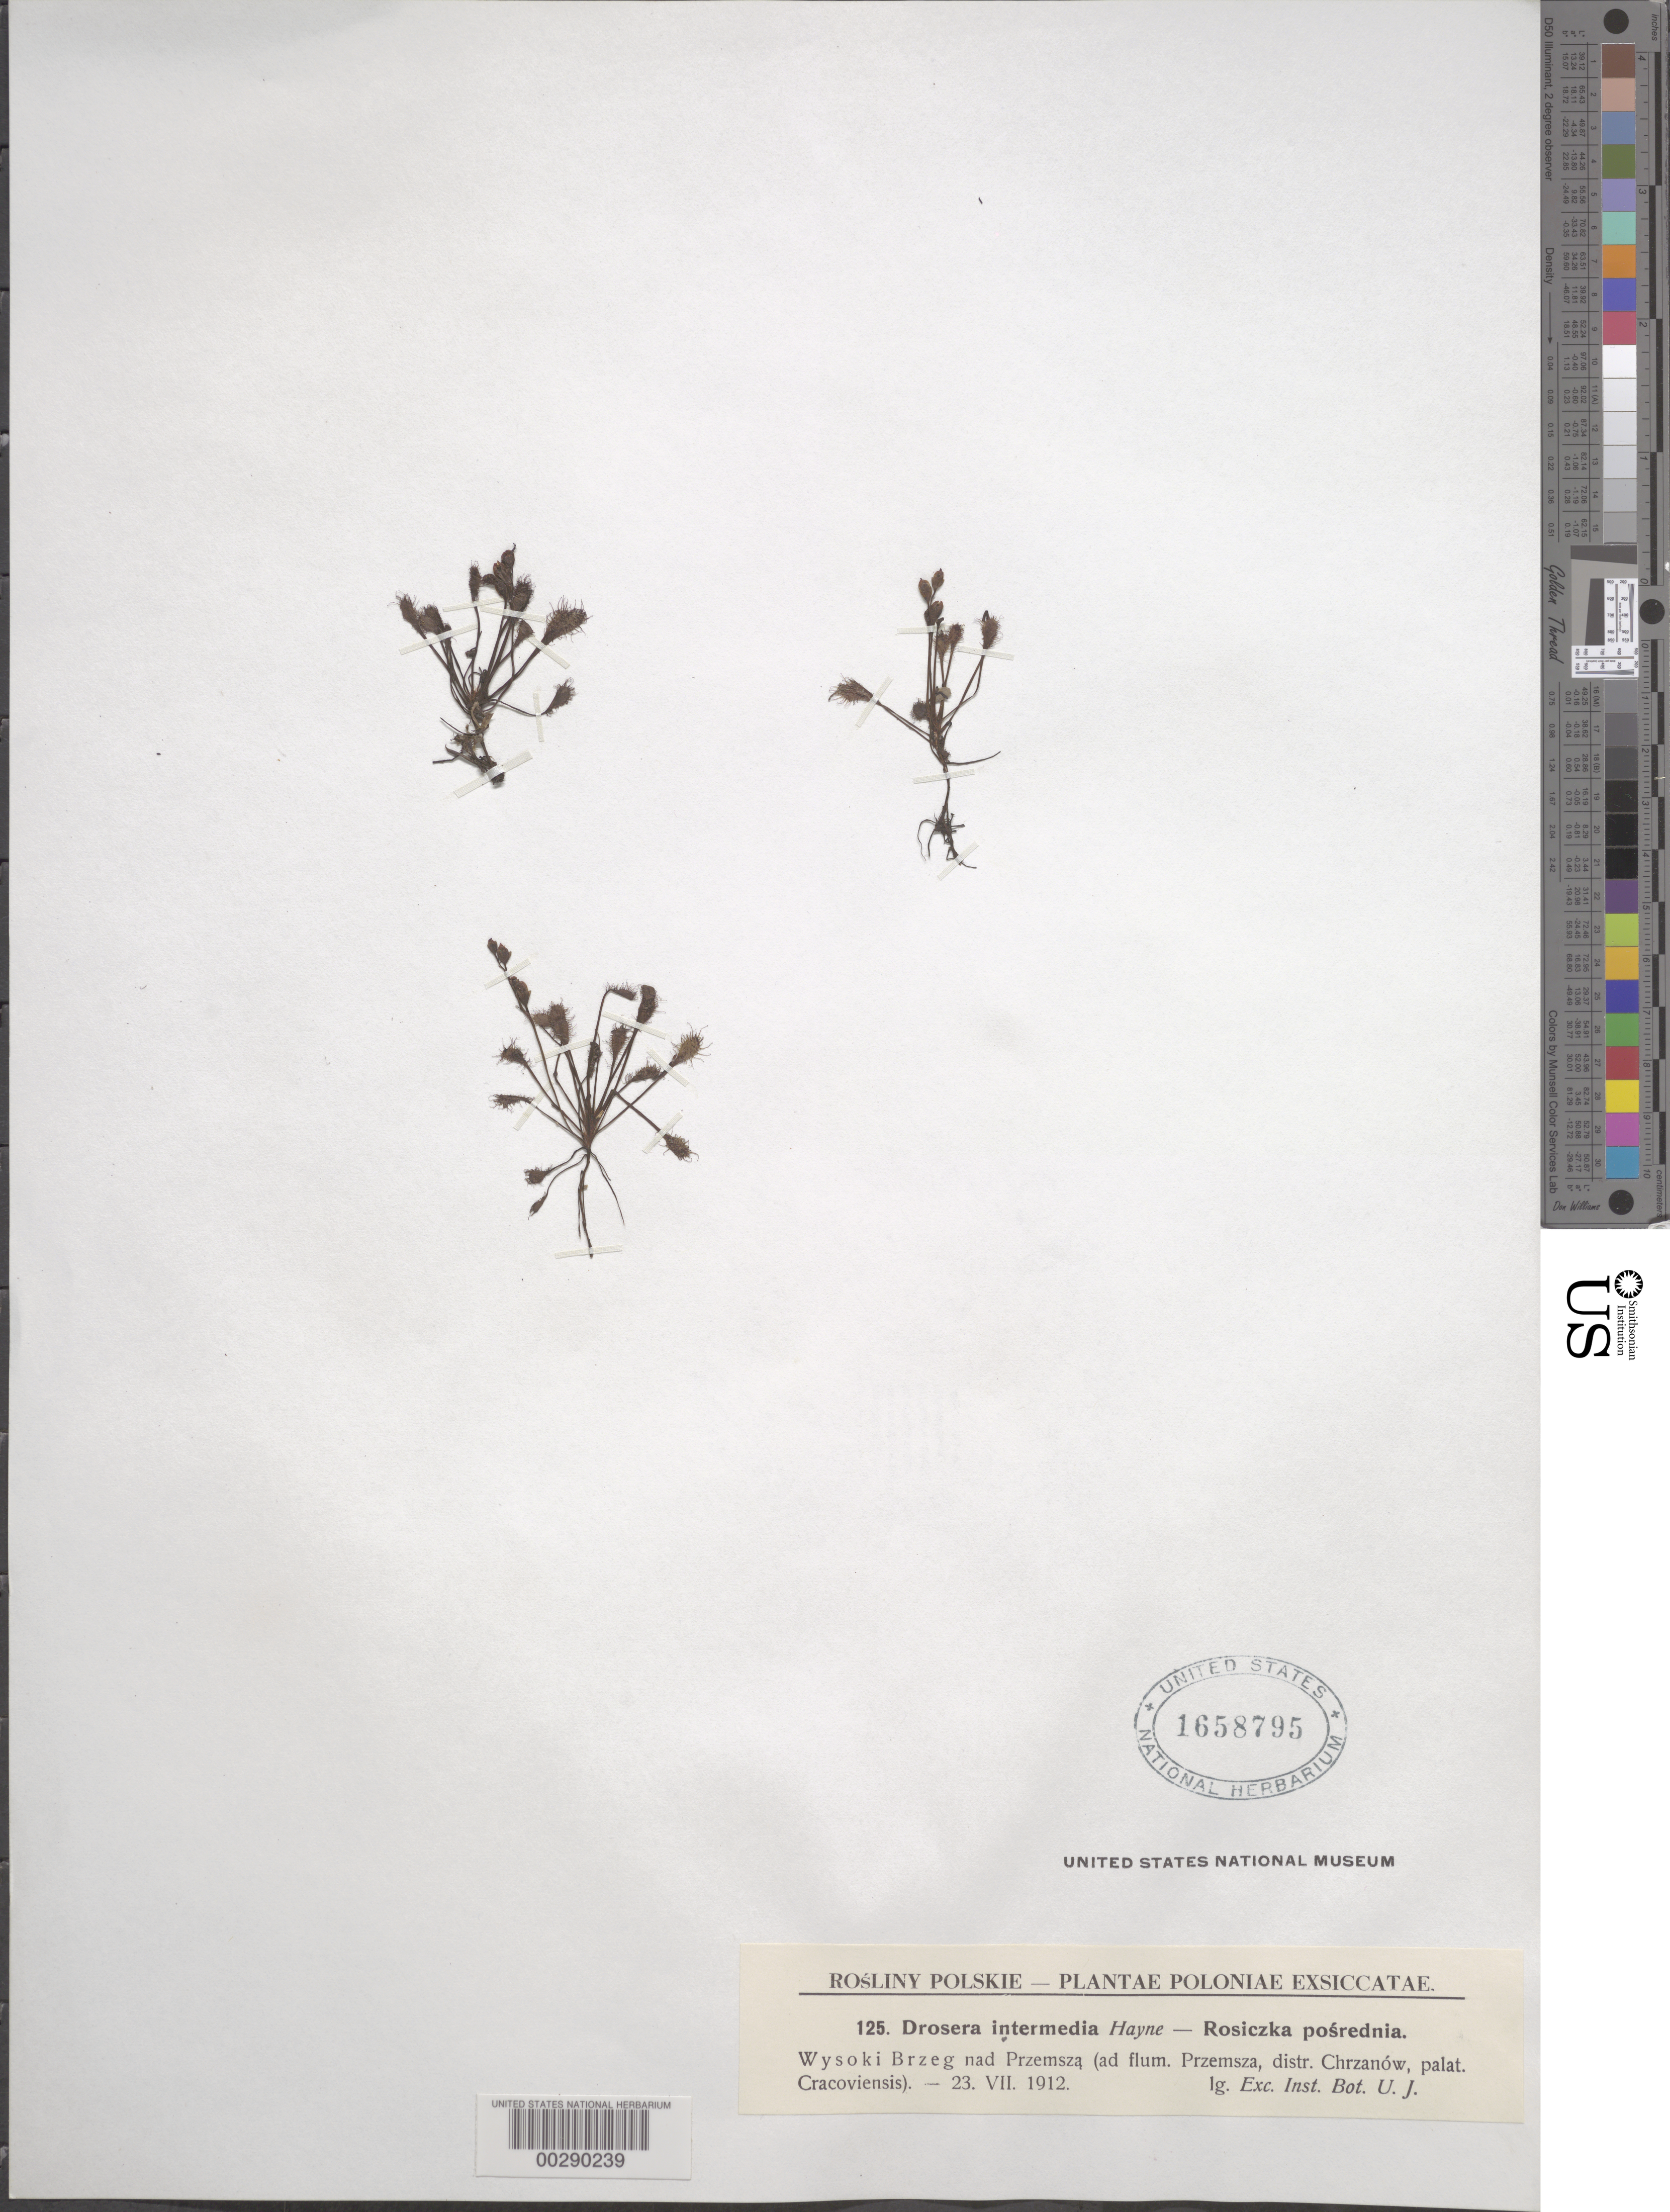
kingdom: Plantae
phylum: Tracheophyta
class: Magnoliopsida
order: Caryophyllales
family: Droseraceae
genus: Drosera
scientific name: Drosera intermedia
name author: Hayne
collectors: Exch. Inst. Bot. U.J.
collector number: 125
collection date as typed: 23 Jul 1912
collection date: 1912-07-23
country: Poland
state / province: Malopolskie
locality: Chrzanow dist., wysocki brzeg nad przemsza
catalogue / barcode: US 1658795